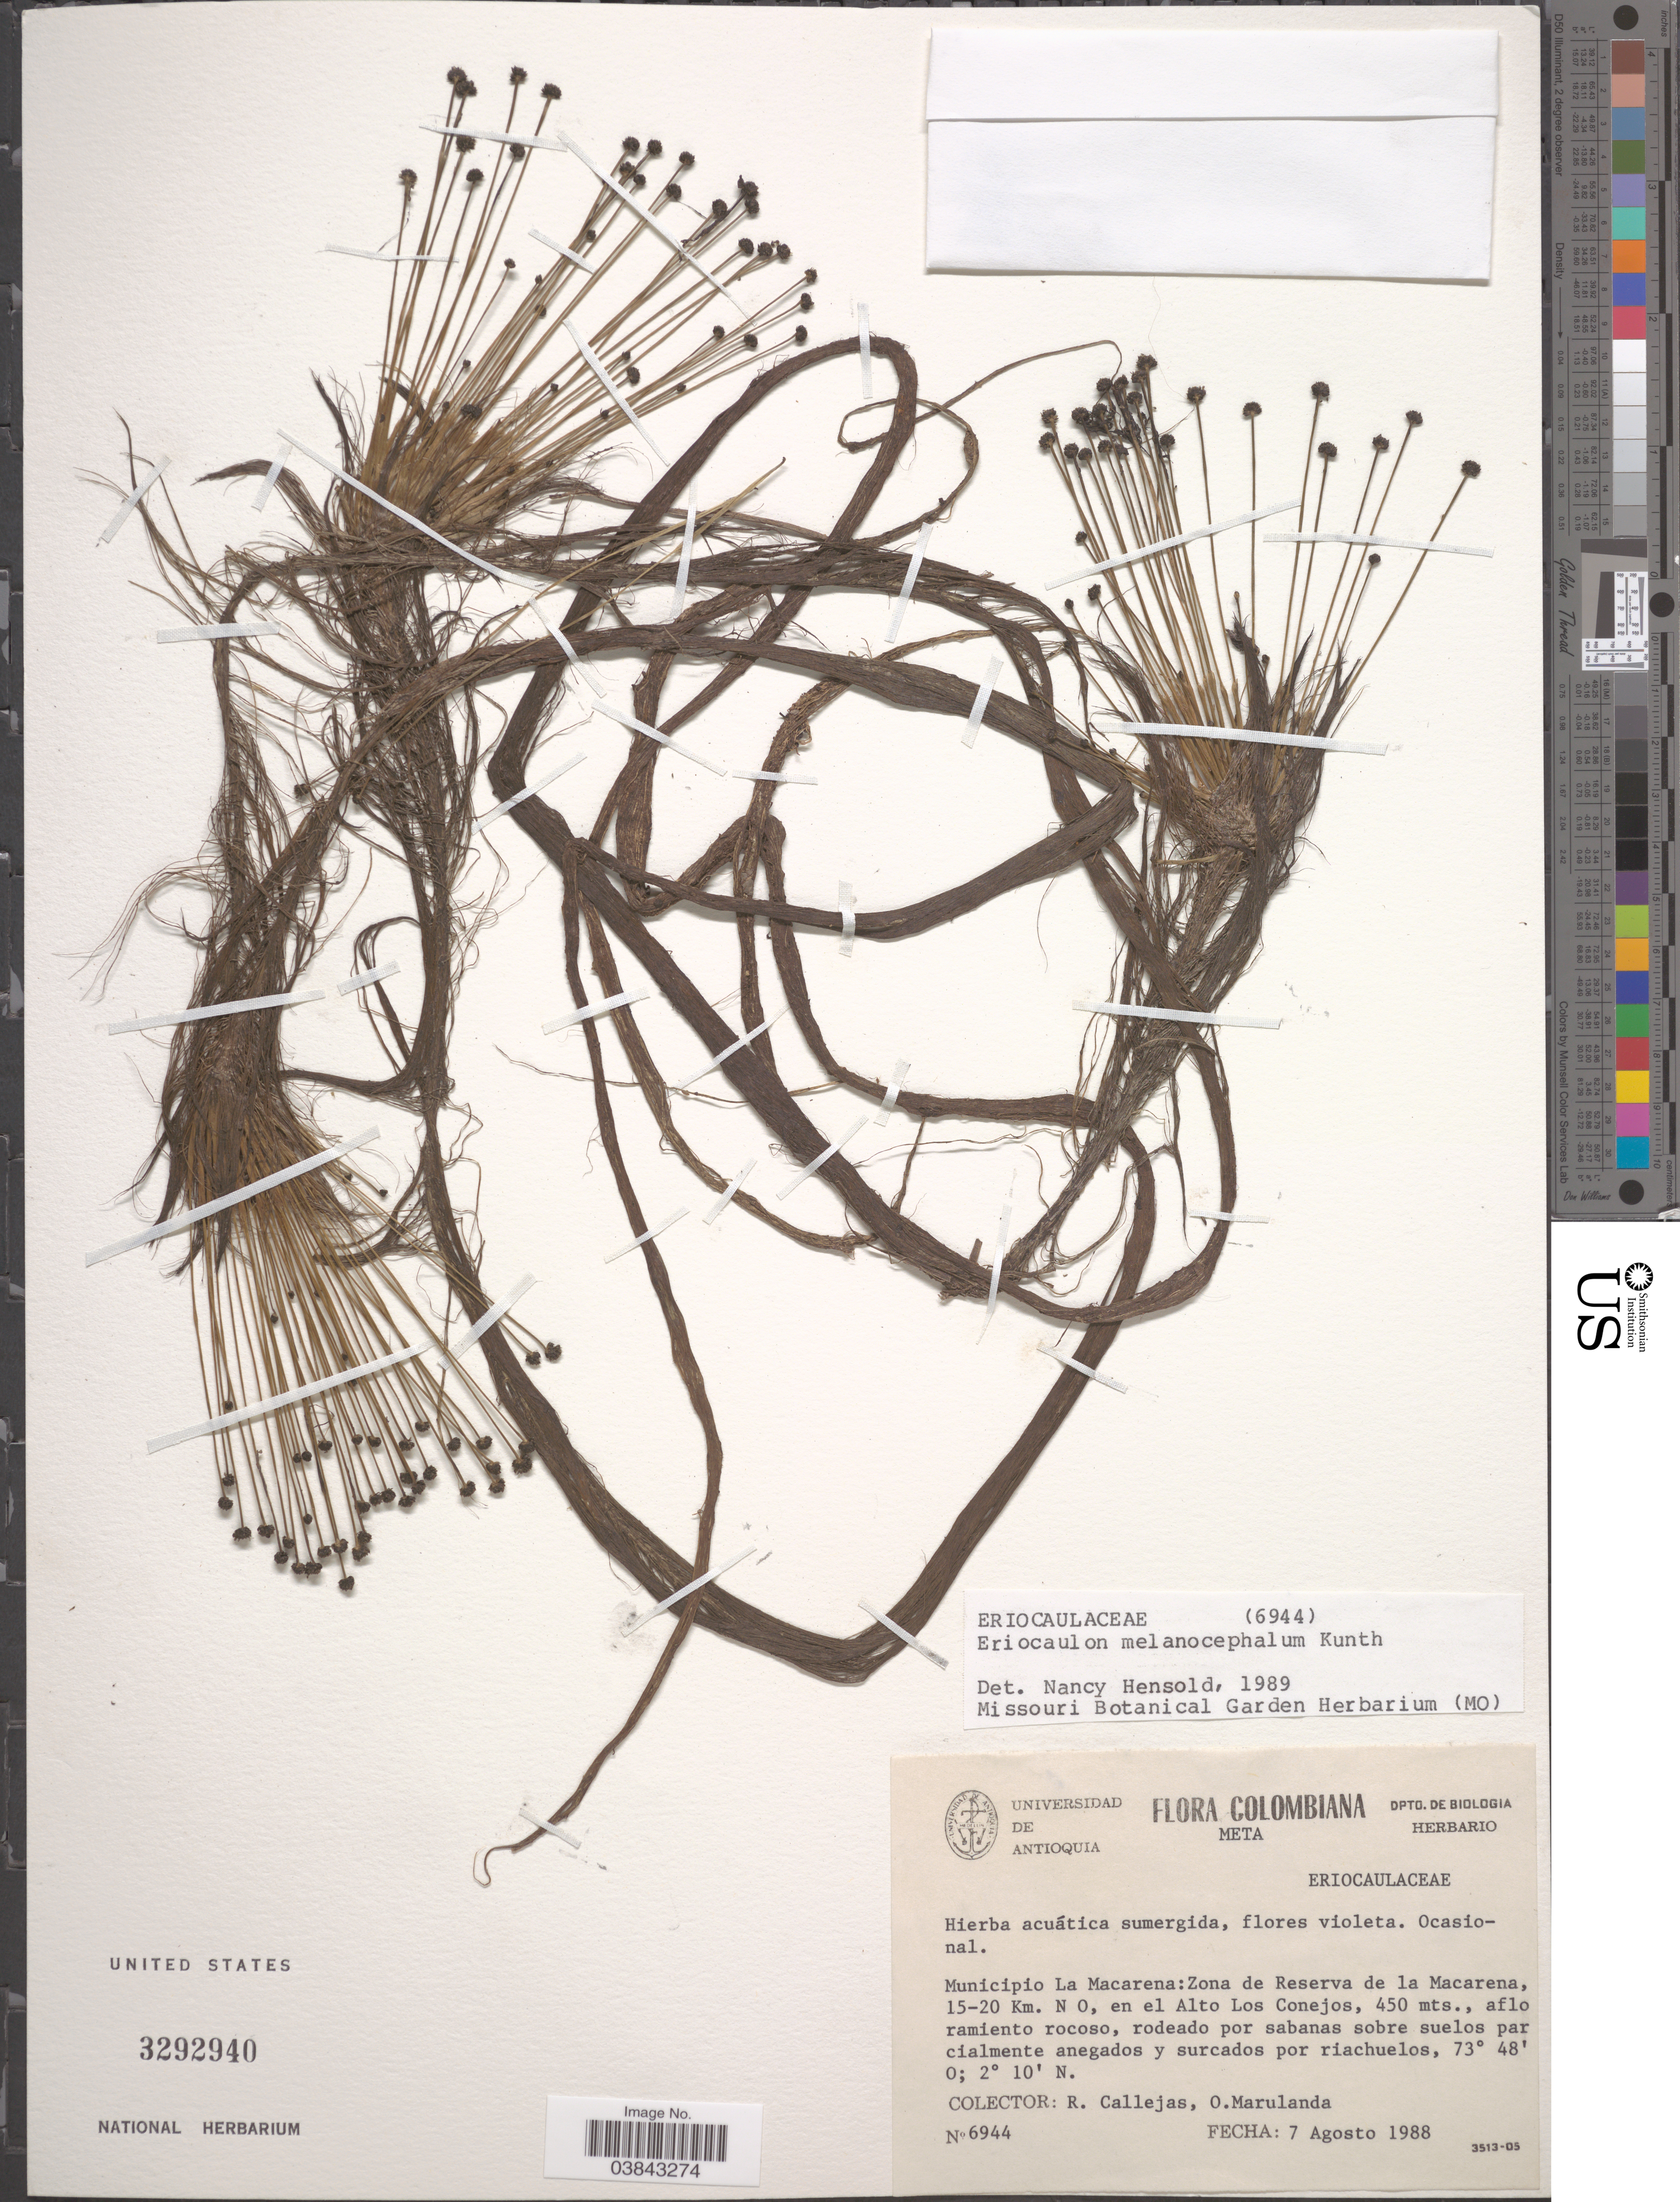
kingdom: Plantae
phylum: Tracheophyta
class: Liliopsida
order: Poales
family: Eriocaulaceae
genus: Eriocaulon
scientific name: Eriocaulon melanocephalum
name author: Kunth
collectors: R. Callejas & O. Marulanda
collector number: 6944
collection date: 1988-08-07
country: Colombia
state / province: Meta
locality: Municipio La Macarena: Zona de Reserva de la Macarena, 15-20 Km. N O, en el Alto Los Conejos.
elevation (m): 450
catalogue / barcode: US 3292940